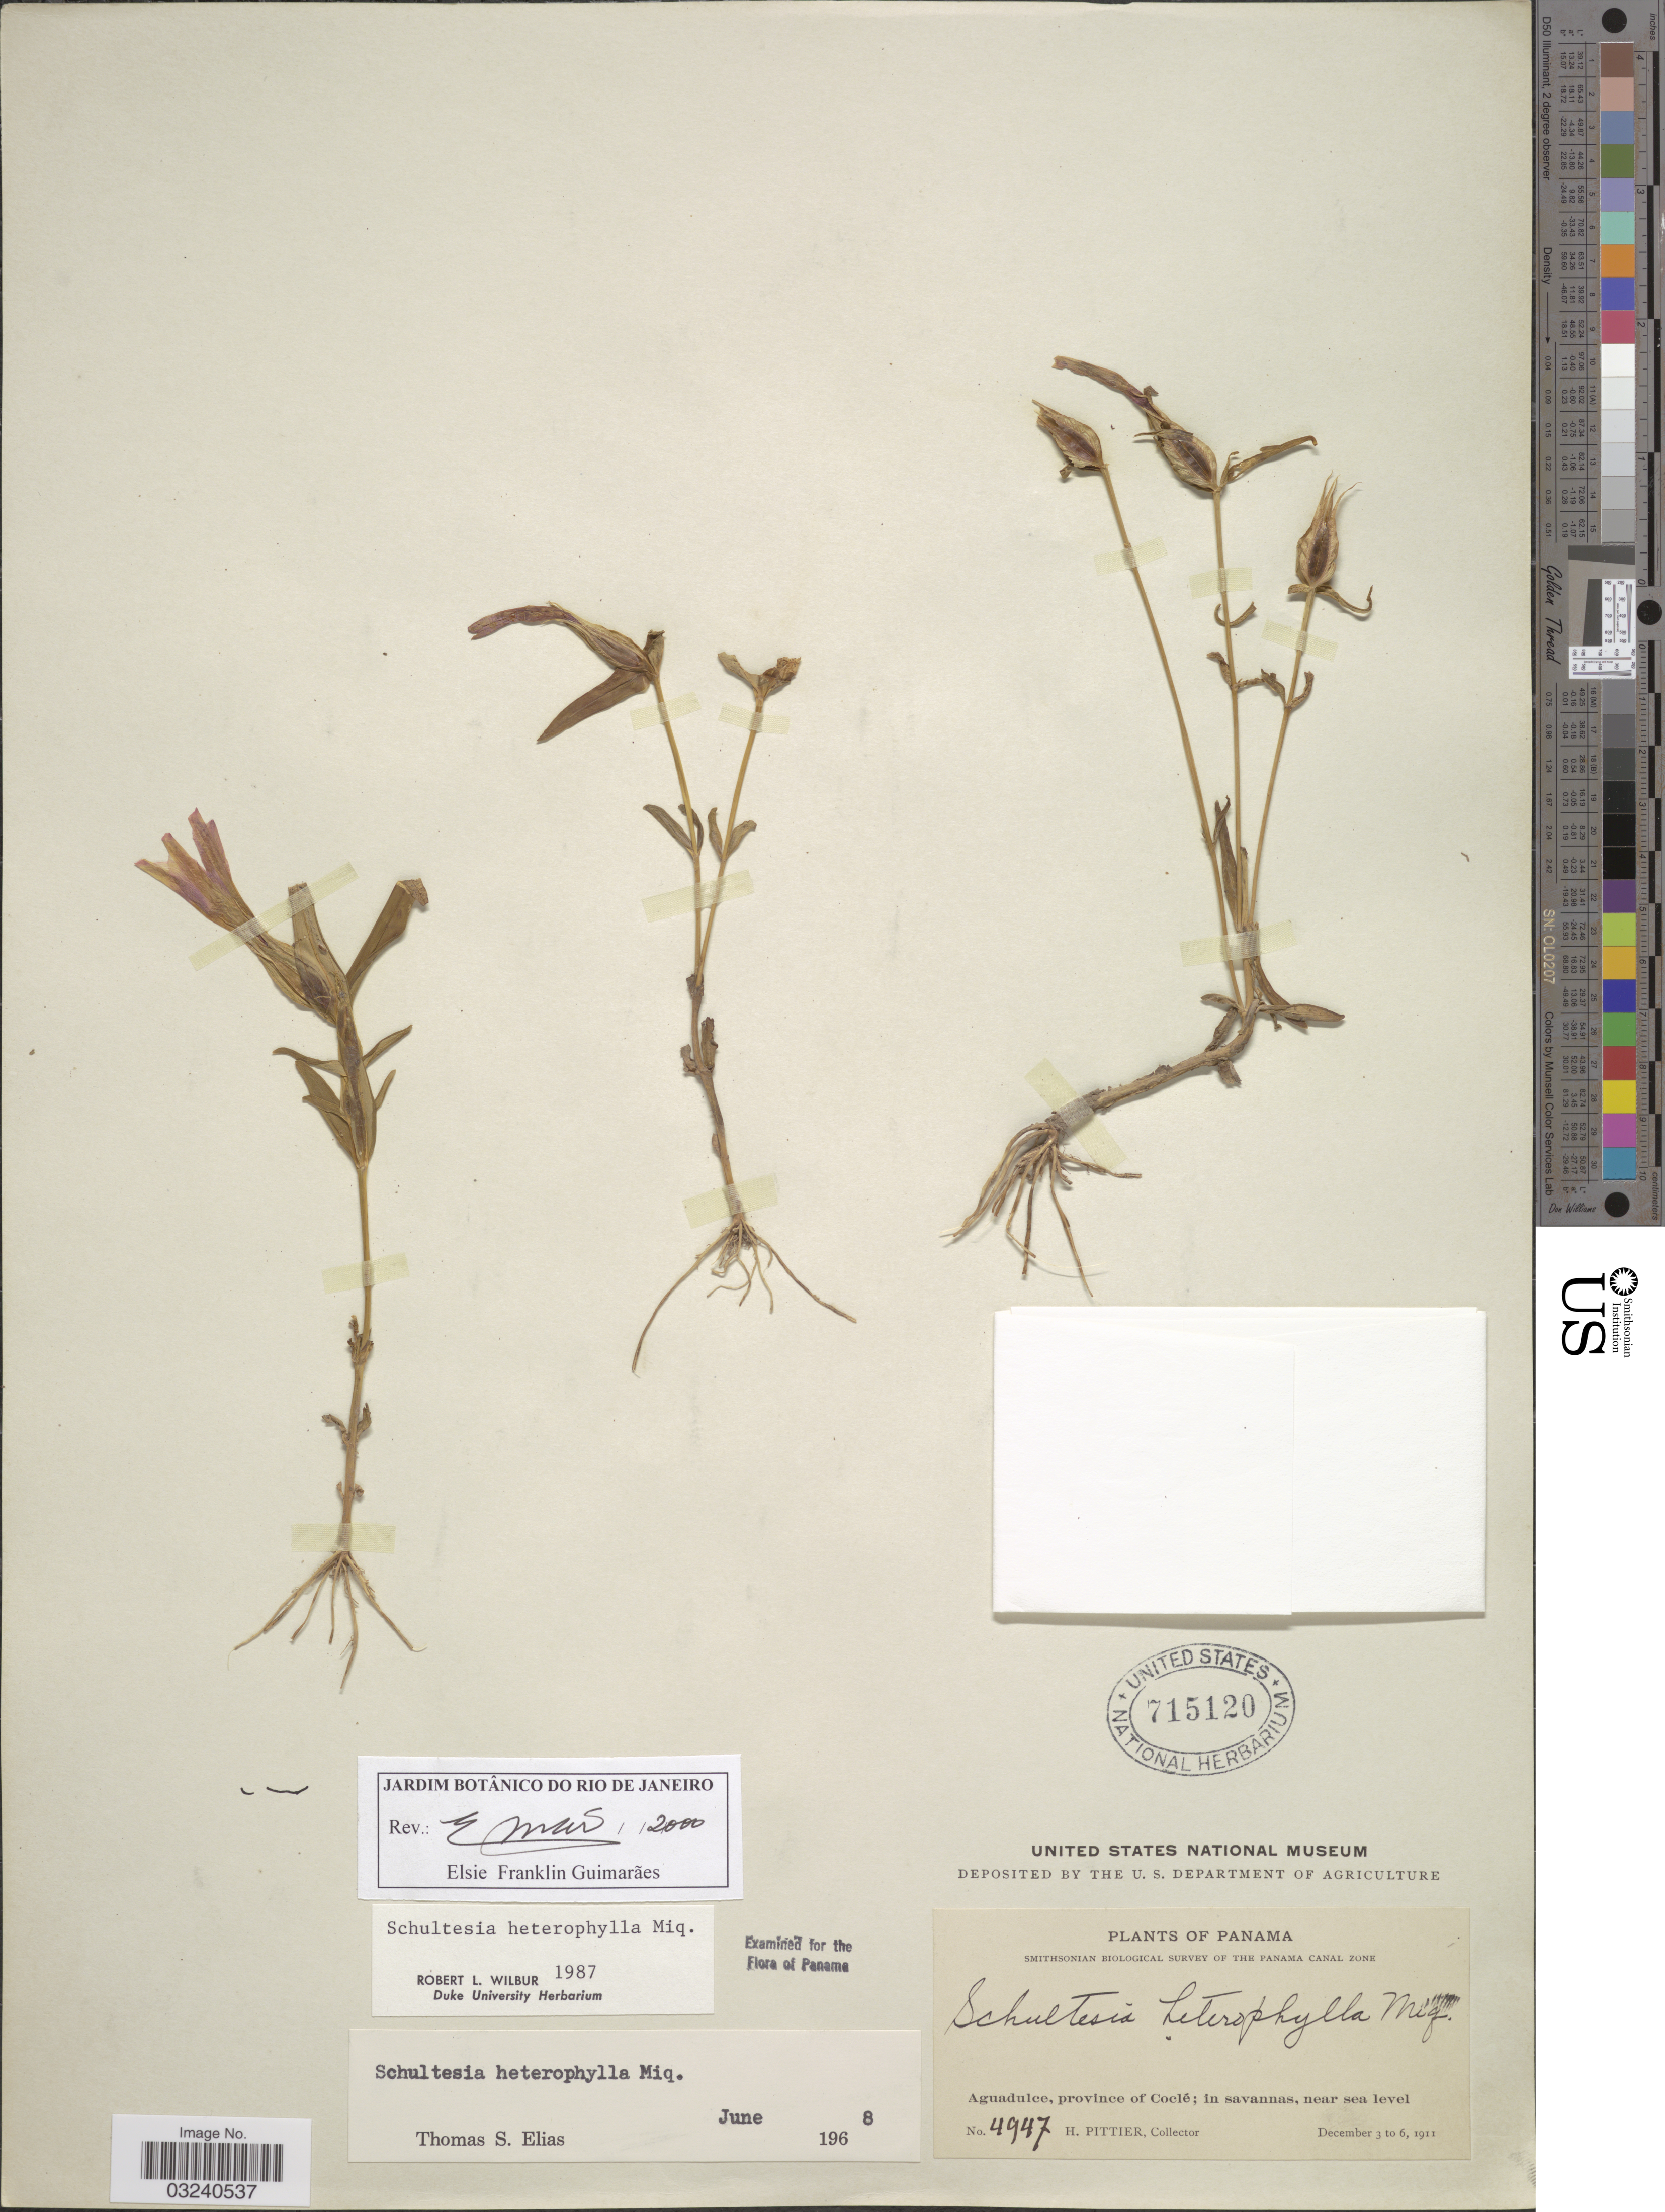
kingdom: Plantae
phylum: Tracheophyta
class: Magnoliopsida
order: Gentianales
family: Gentianaceae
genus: Schultesia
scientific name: Schultesia heterophylla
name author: Miq.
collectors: H. F. Pittier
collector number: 4947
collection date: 1911-12-03/1911-12-06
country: Panama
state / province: Coclé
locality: Aguadulce; in savannas.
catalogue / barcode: US 715120